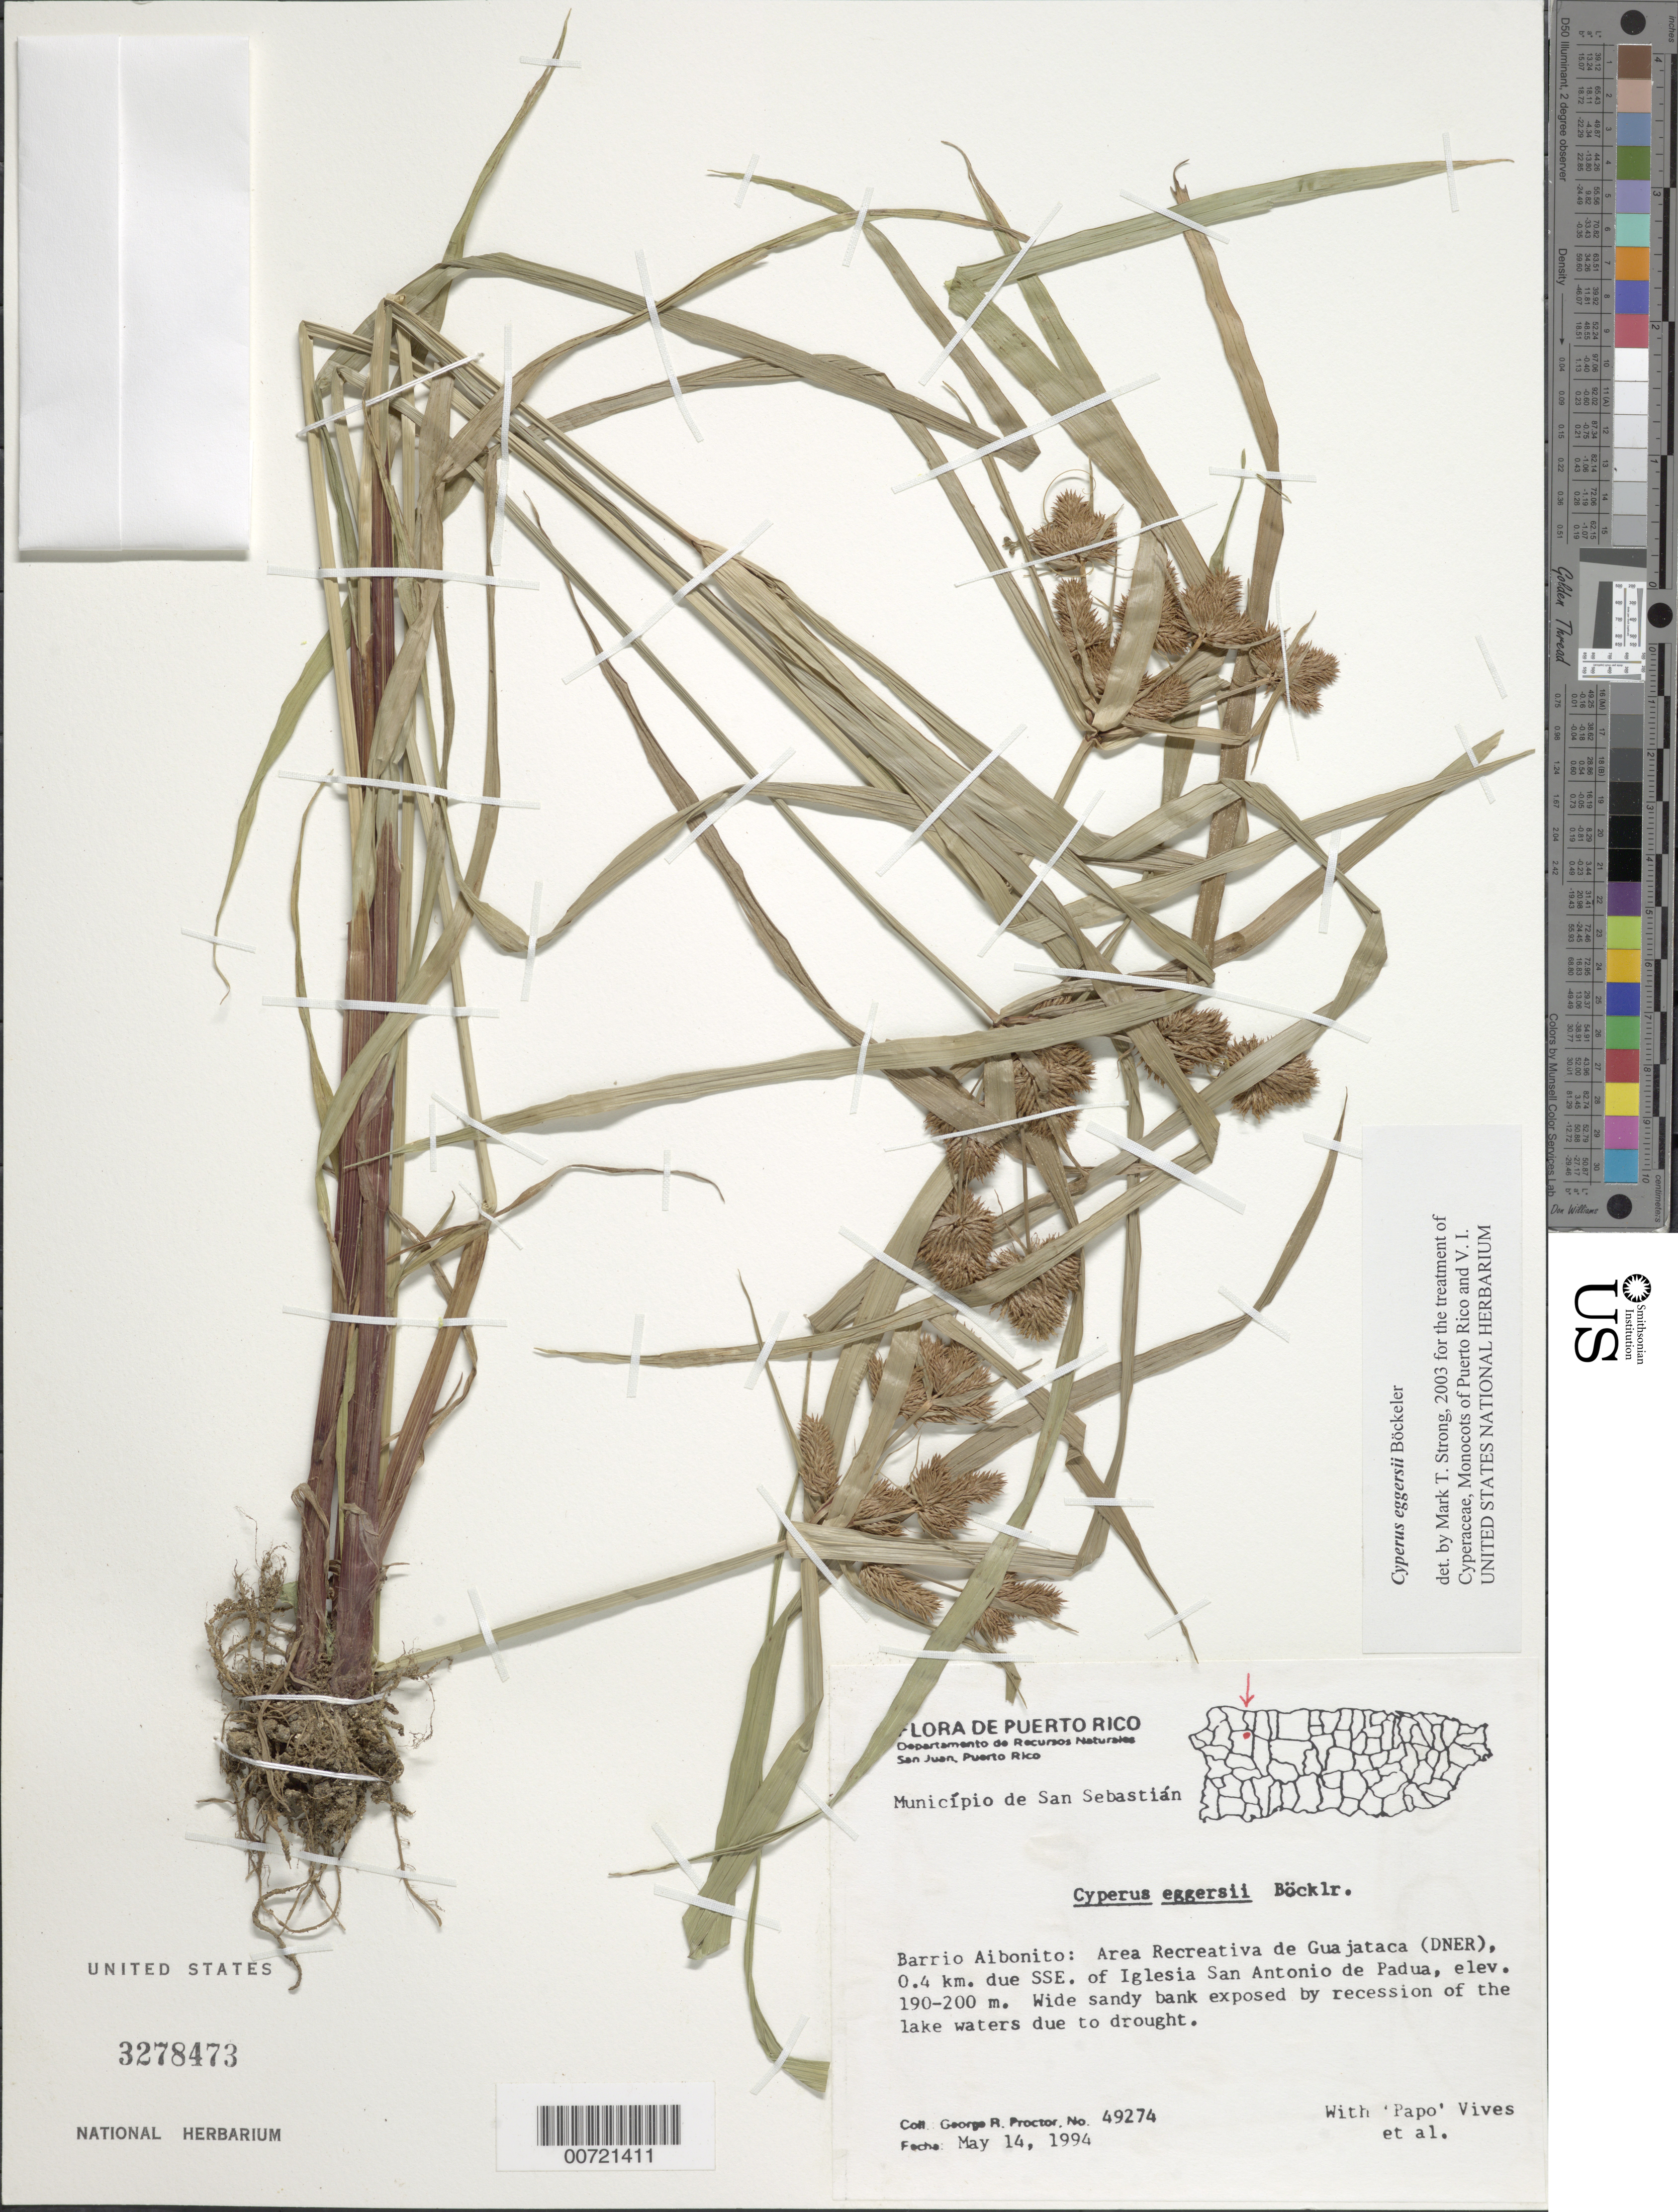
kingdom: Plantae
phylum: Tracheophyta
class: Liliopsida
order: Poales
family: Cyperaceae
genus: Cyperus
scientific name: Cyperus eggersii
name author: Boeckeler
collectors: G. R. Proctor, P. Vives & et al.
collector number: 49274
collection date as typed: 14 May 1994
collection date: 1994-05-14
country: Puerto Rico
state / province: San Sebastián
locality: San Sebastián: Barrio Aibonito, Area Recreativa de Guajataca (DNER), 0.4 km due SSE of Iglesia San Antonio de Padua.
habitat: Wide sandy bank exposed by recession of the lake waters due to drought.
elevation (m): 190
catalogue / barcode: US 3278473